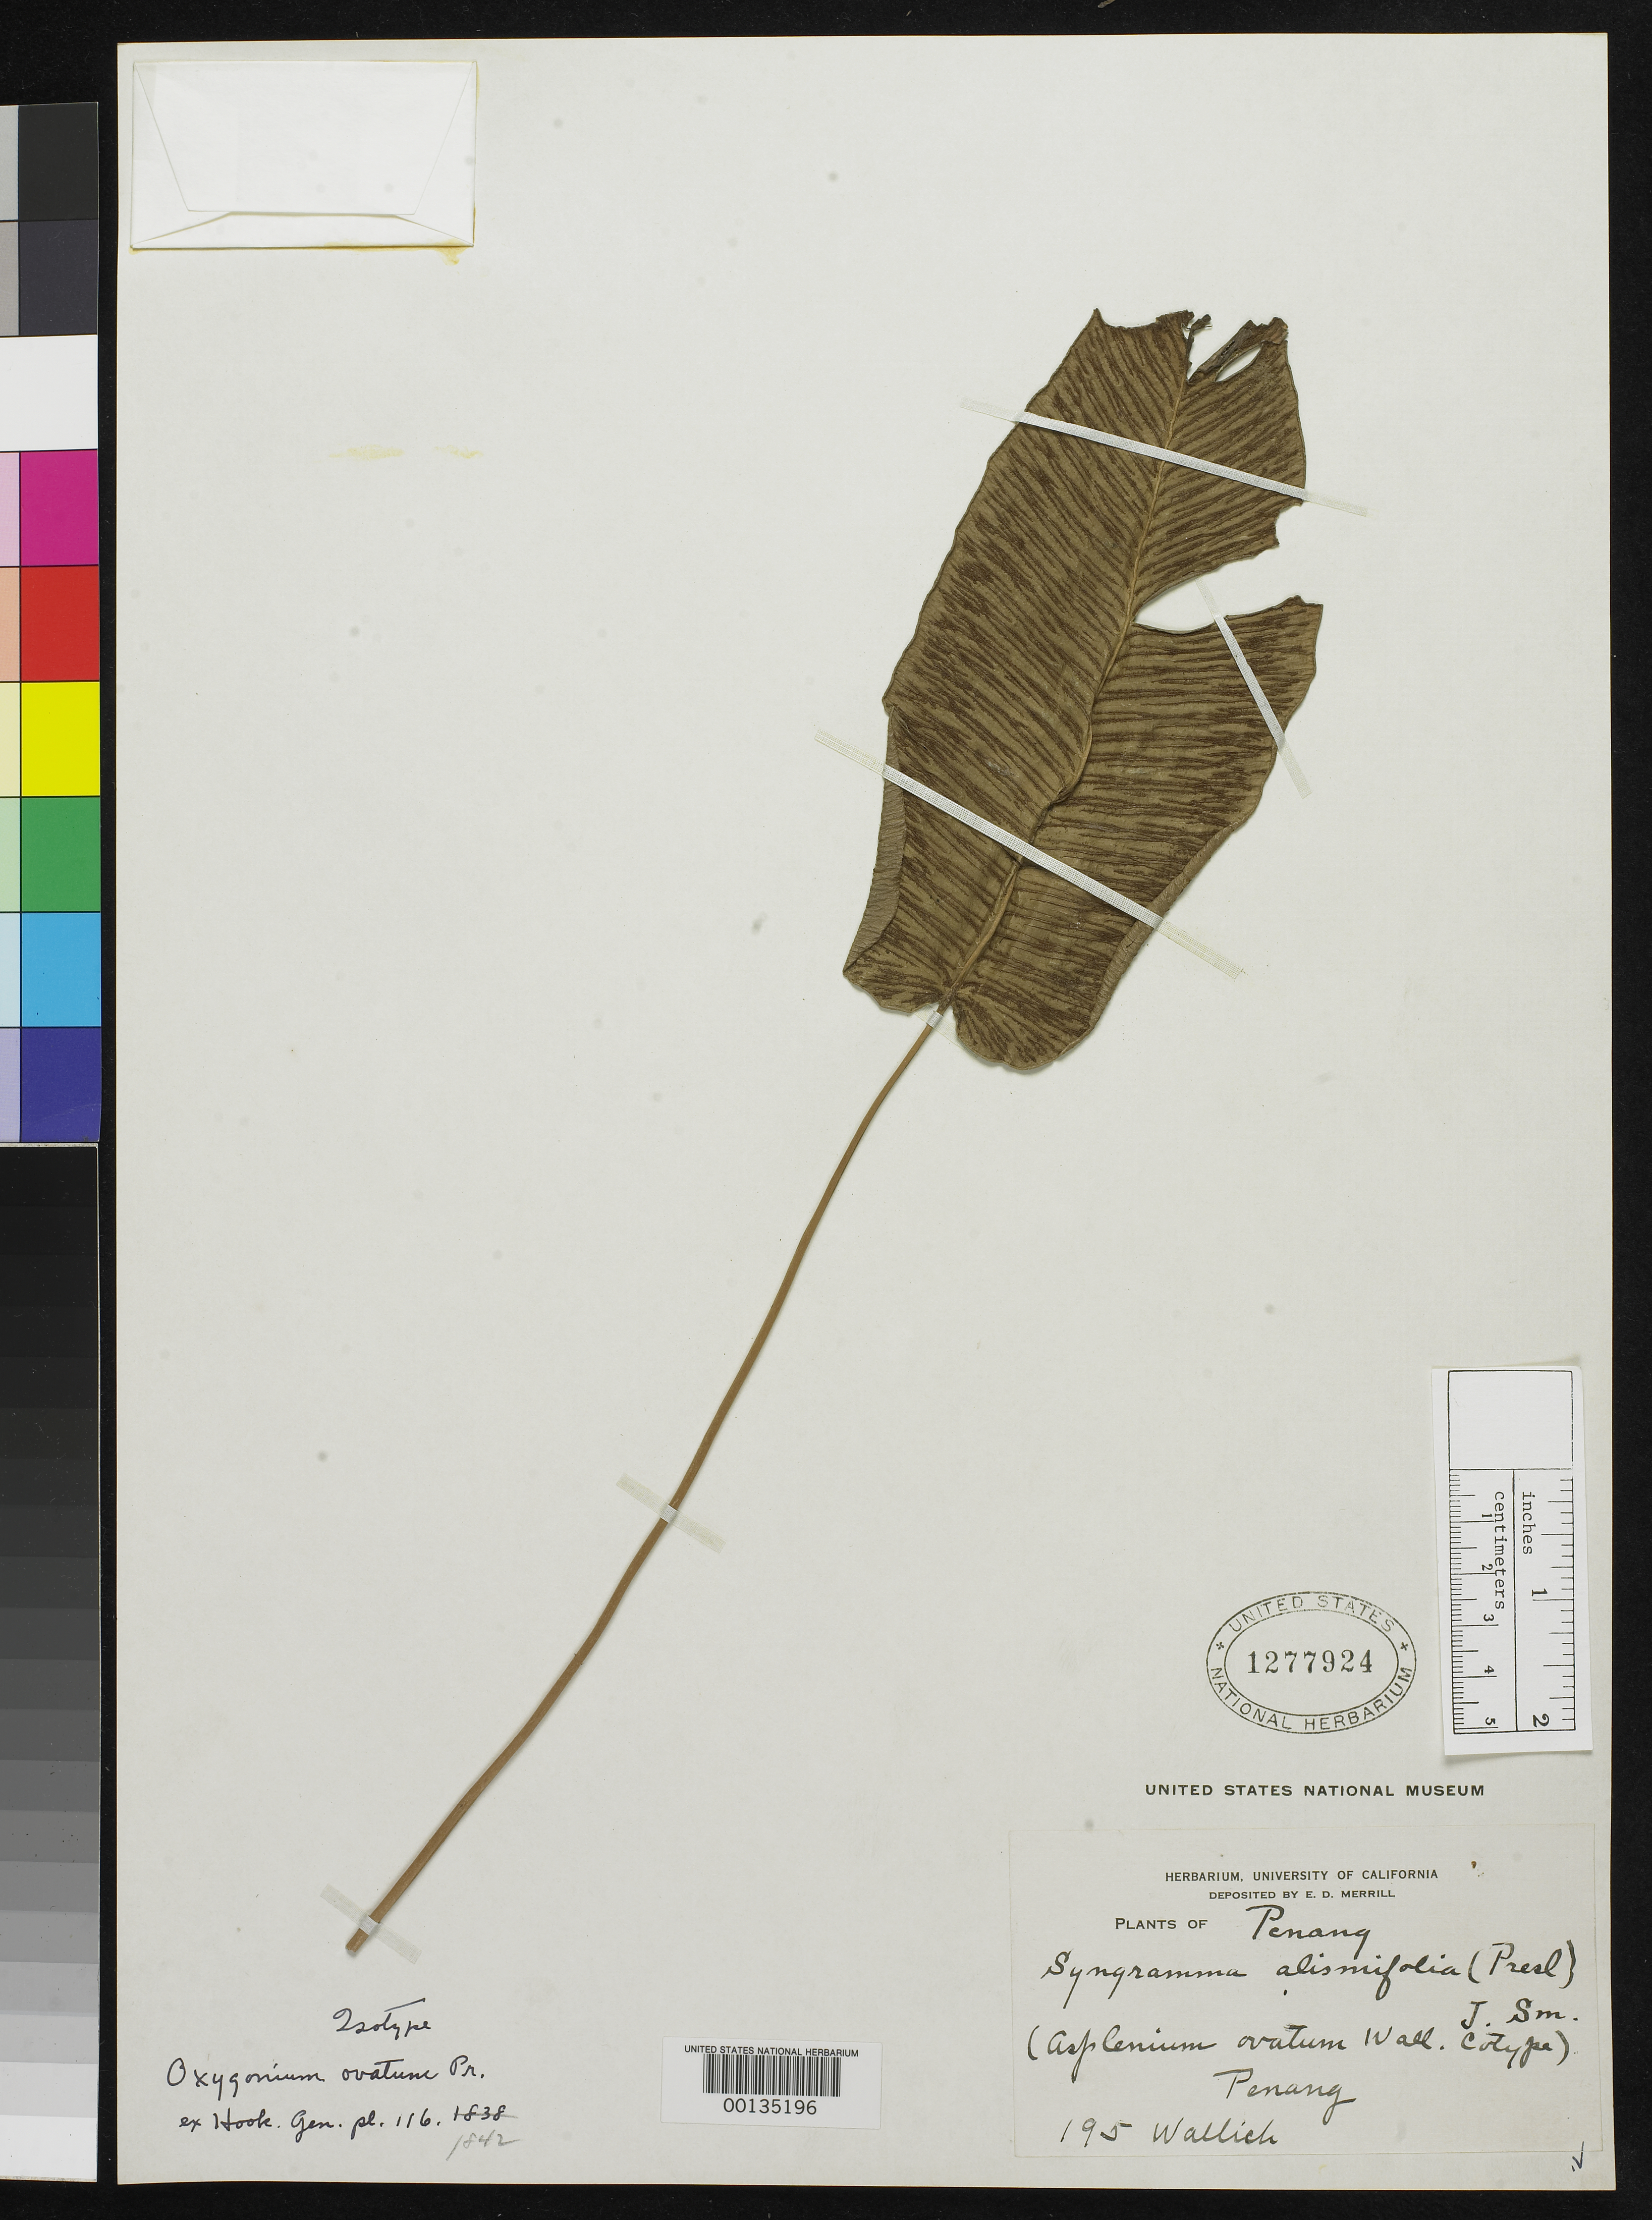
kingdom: Plantae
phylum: Tracheophyta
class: Polypodiopsida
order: Polypodiales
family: Athyriaceae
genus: Oxygonium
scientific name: Oxygonium ovatum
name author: C. Presl ex Hook.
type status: Type Collection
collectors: N. Wallich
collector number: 195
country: Malaysia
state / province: Pulau Pinang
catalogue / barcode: US 1277924